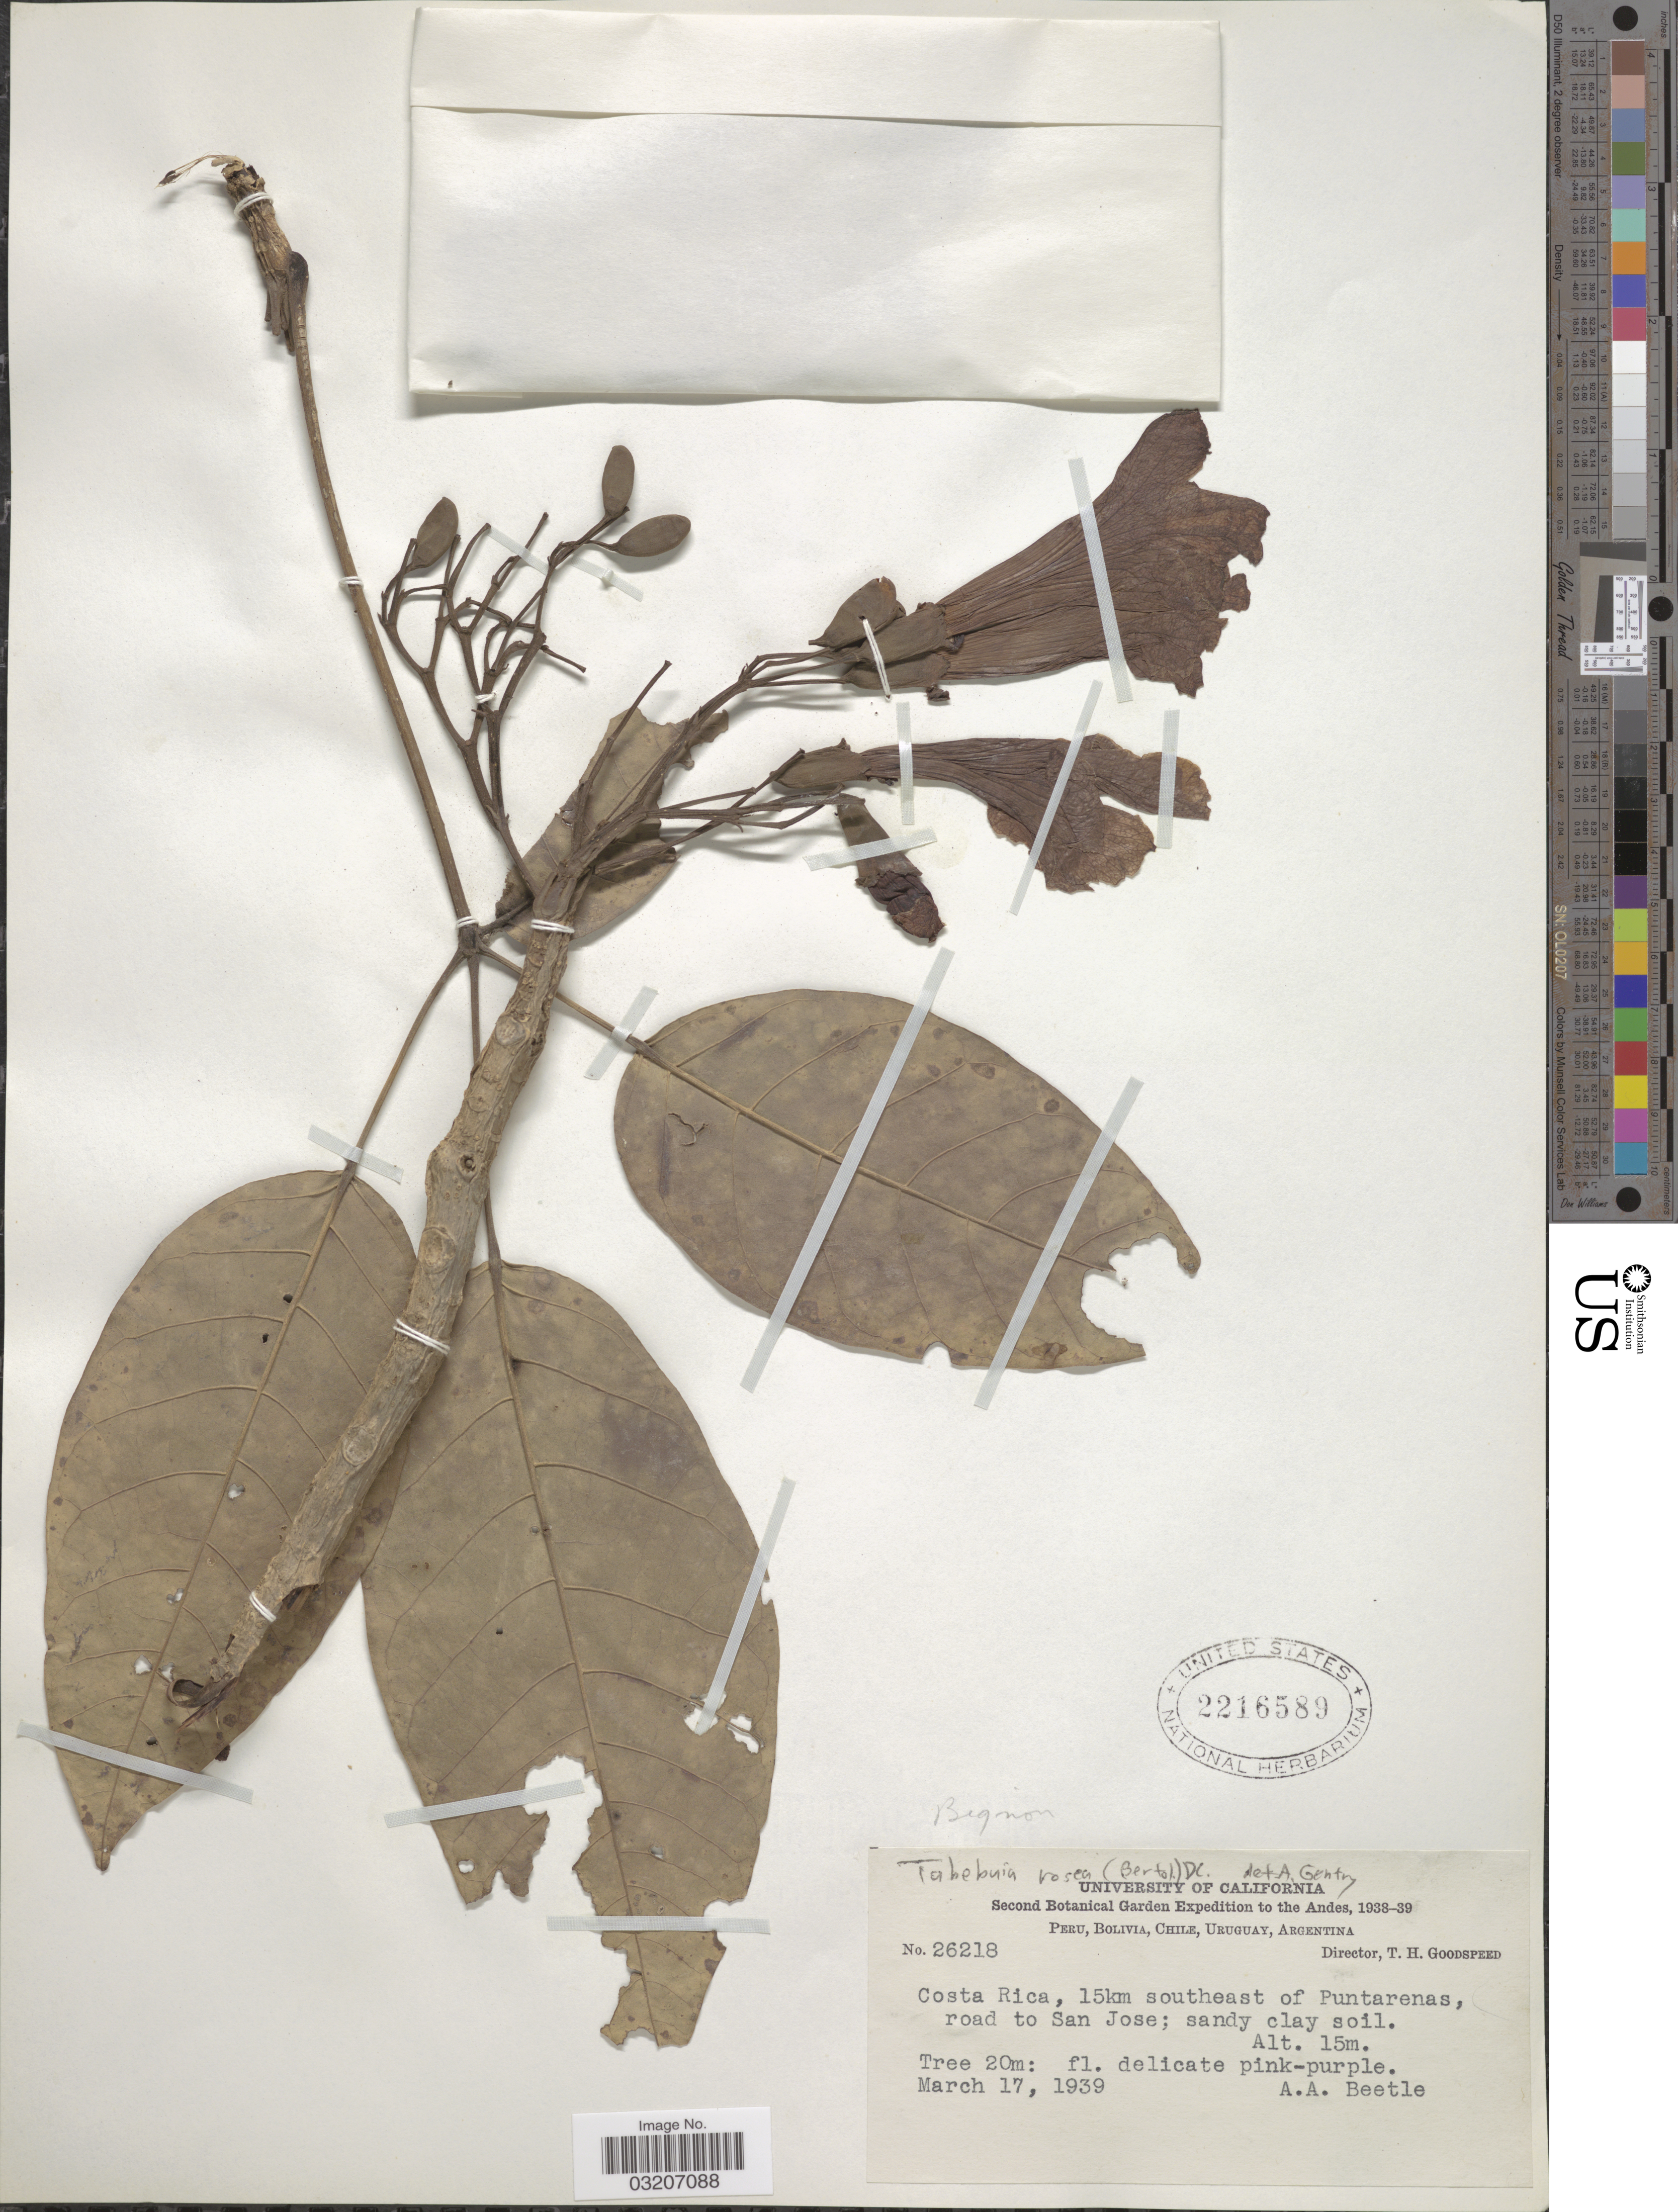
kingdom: Plantae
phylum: Tracheophyta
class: Magnoliopsida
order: Lamiales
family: Bignoniaceae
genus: Tabebuia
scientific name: Tabebuia rosea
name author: (Bertol.) DC.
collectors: A. A. Beetle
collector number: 26218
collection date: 1939-03-17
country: Costa Rica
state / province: Puntarenas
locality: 15 km southeast of Puntarenas, road to San Jose.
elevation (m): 15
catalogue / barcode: US 2216589